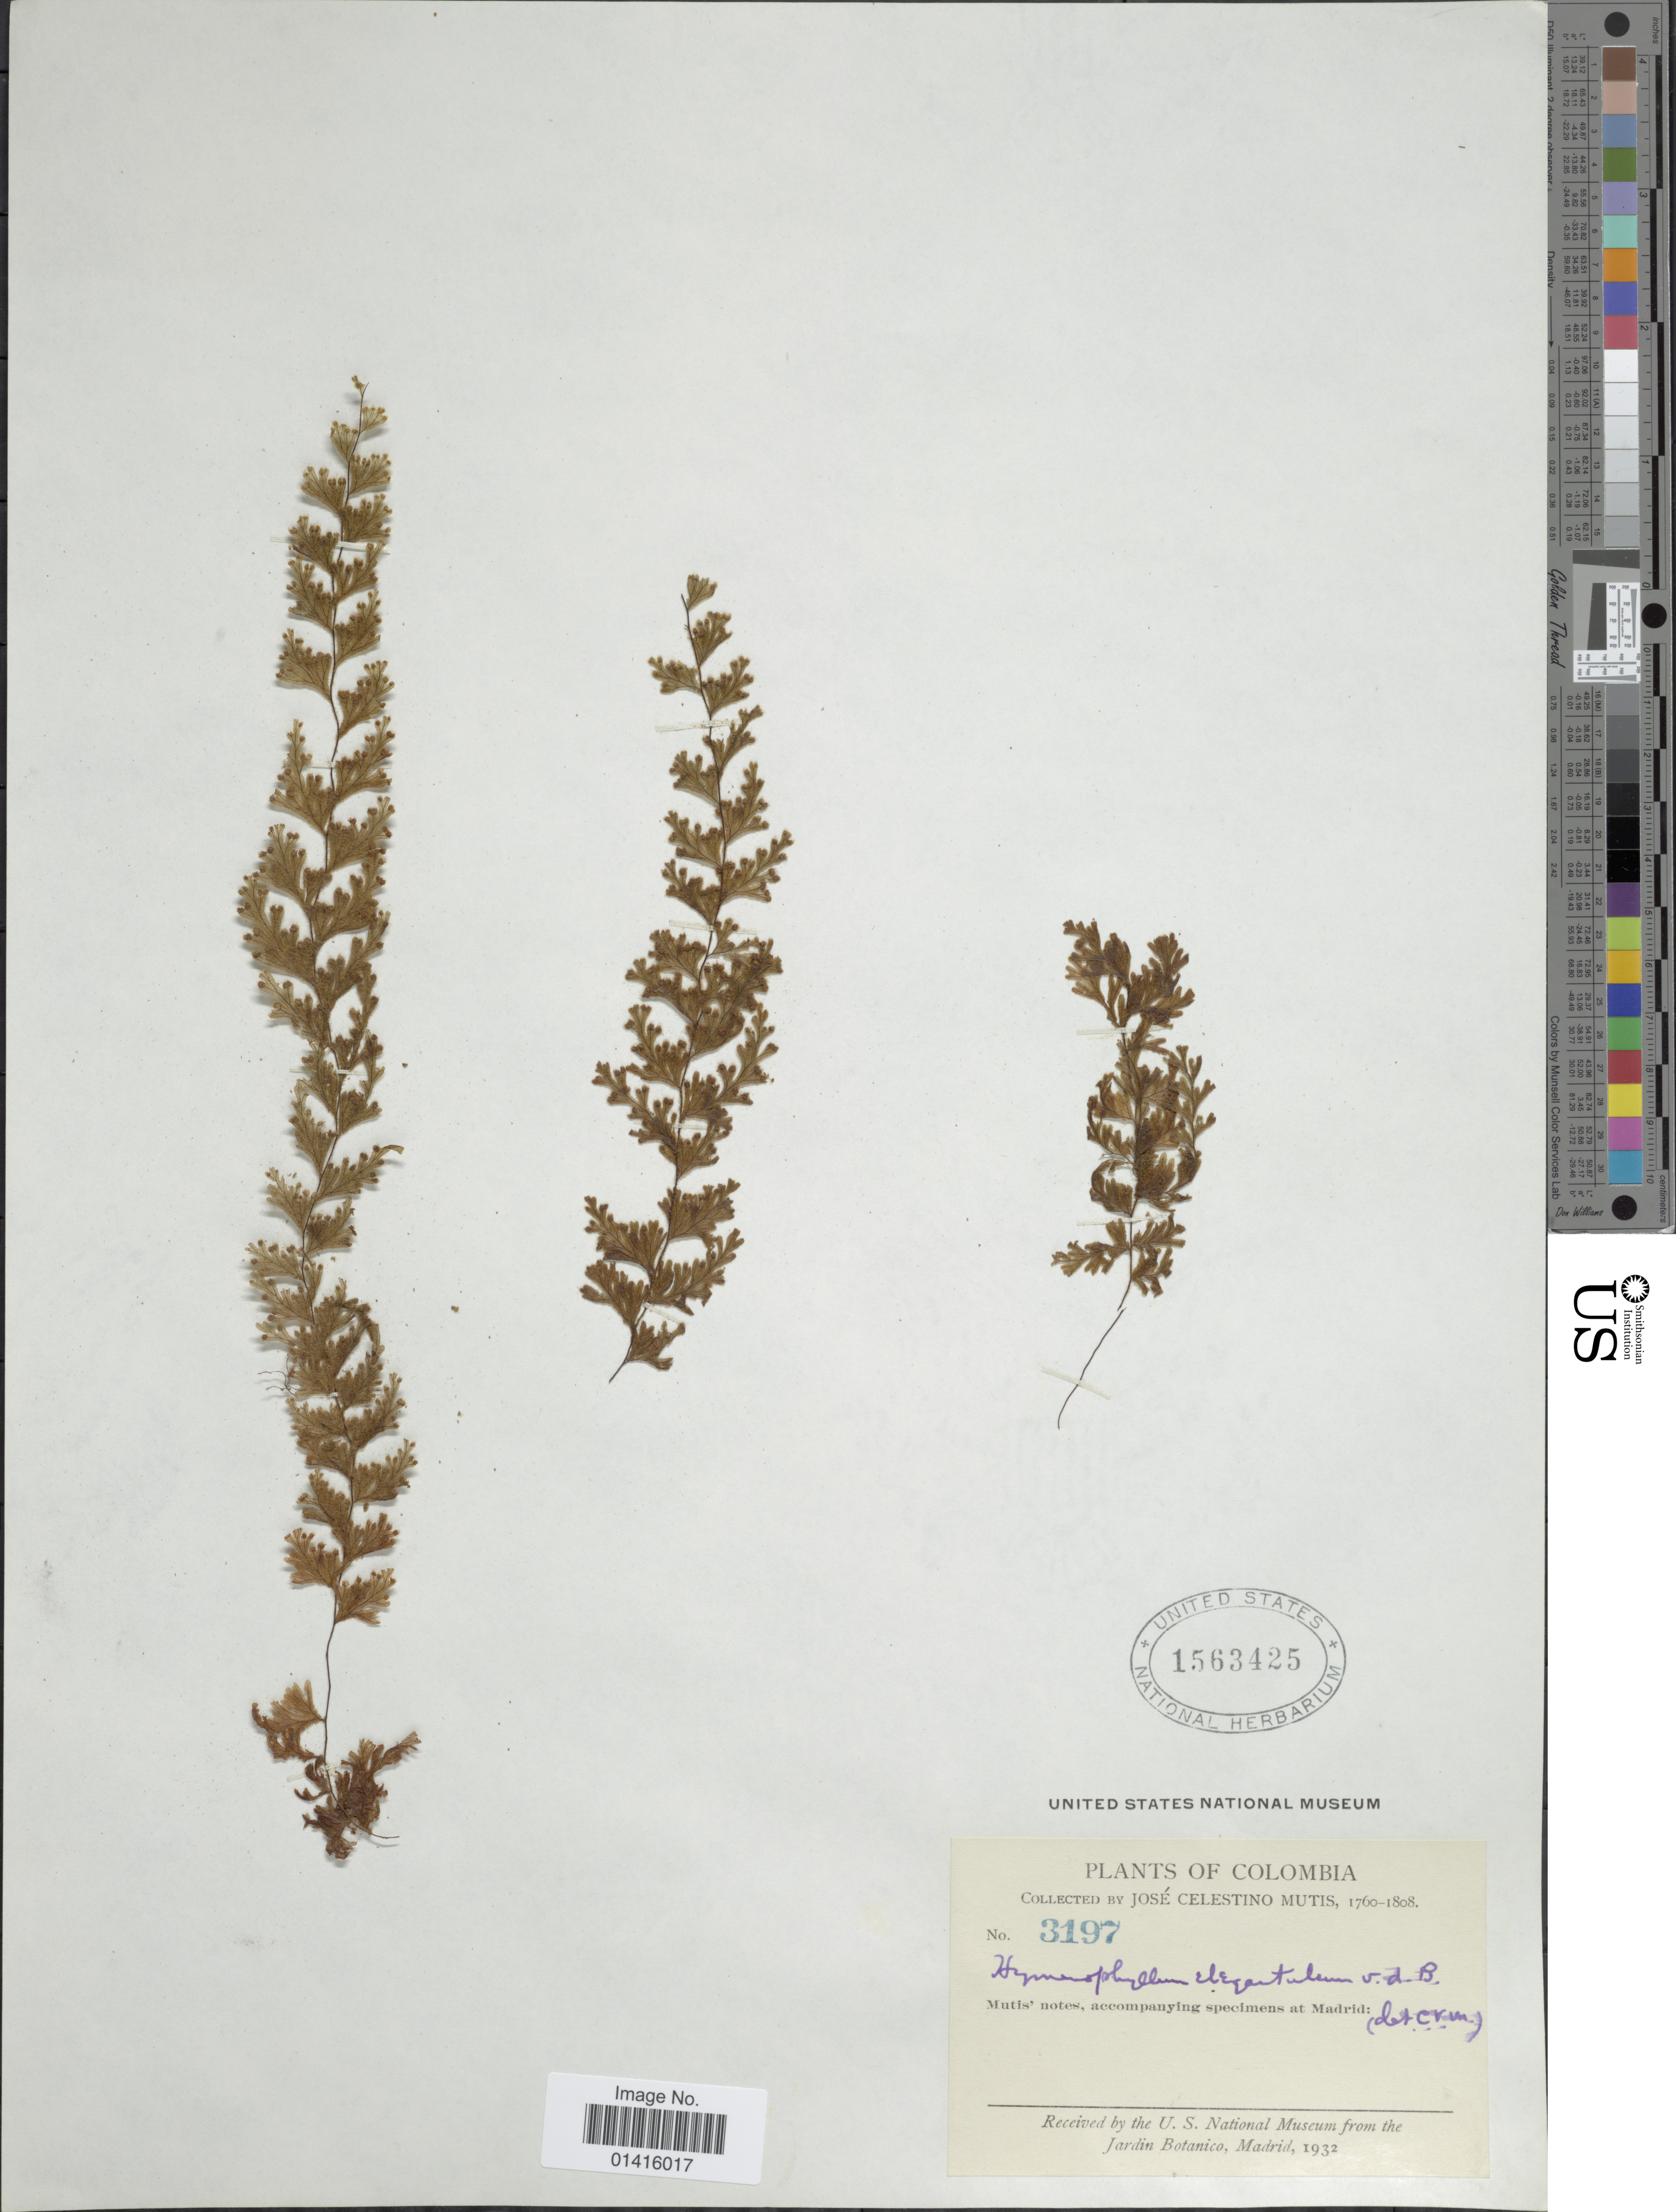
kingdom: Plantae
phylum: Tracheophyta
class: Polypodiopsida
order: Hymenophyllales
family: Hymenophyllaceae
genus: Hymenophyllum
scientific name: Hymenophyllum elegantulum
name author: Bosch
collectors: J. C. B. Mutis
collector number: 3197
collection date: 1760/1808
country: Colombia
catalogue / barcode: US 1563425